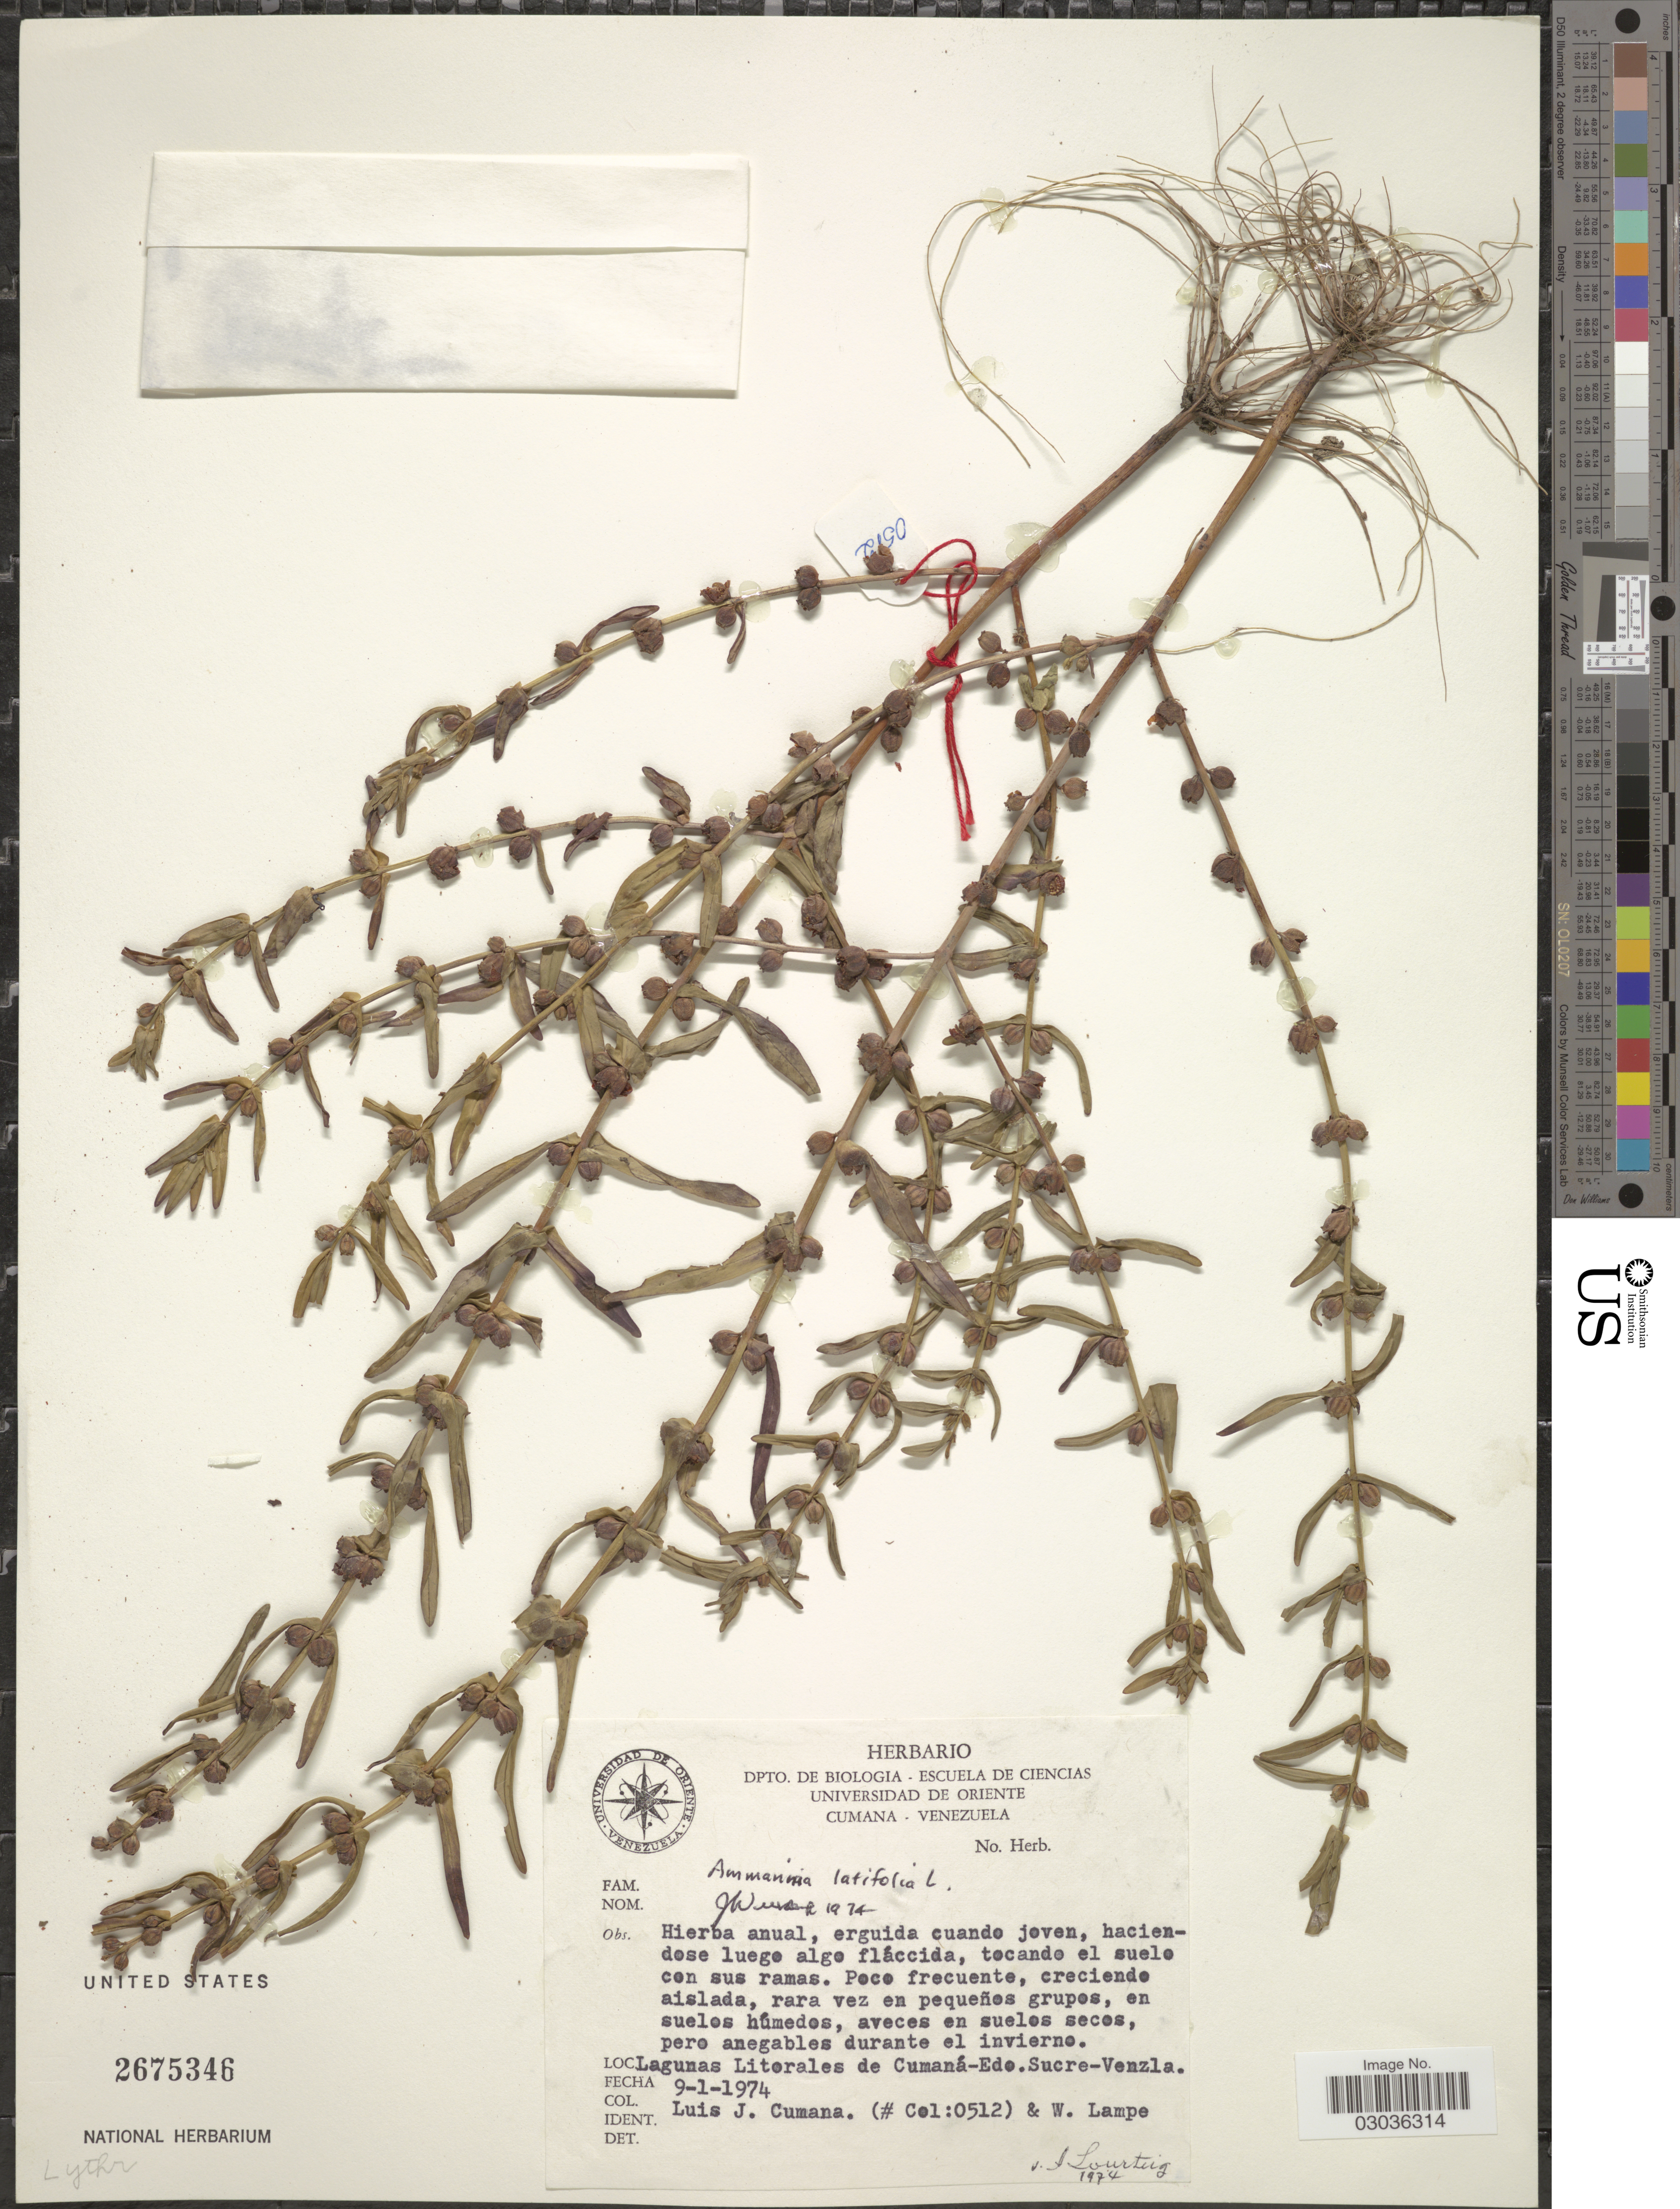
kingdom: Plantae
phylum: Tracheophyta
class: Magnoliopsida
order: Myrtales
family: Lythraceae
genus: Ammannia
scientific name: Ammannia latifolia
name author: L.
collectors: L. J. Cumaná C. & W. Lampe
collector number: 0512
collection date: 1974-01-09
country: Venezuela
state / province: Sucre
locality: Lagunas Litorales de Cumaná.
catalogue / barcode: US 2675346